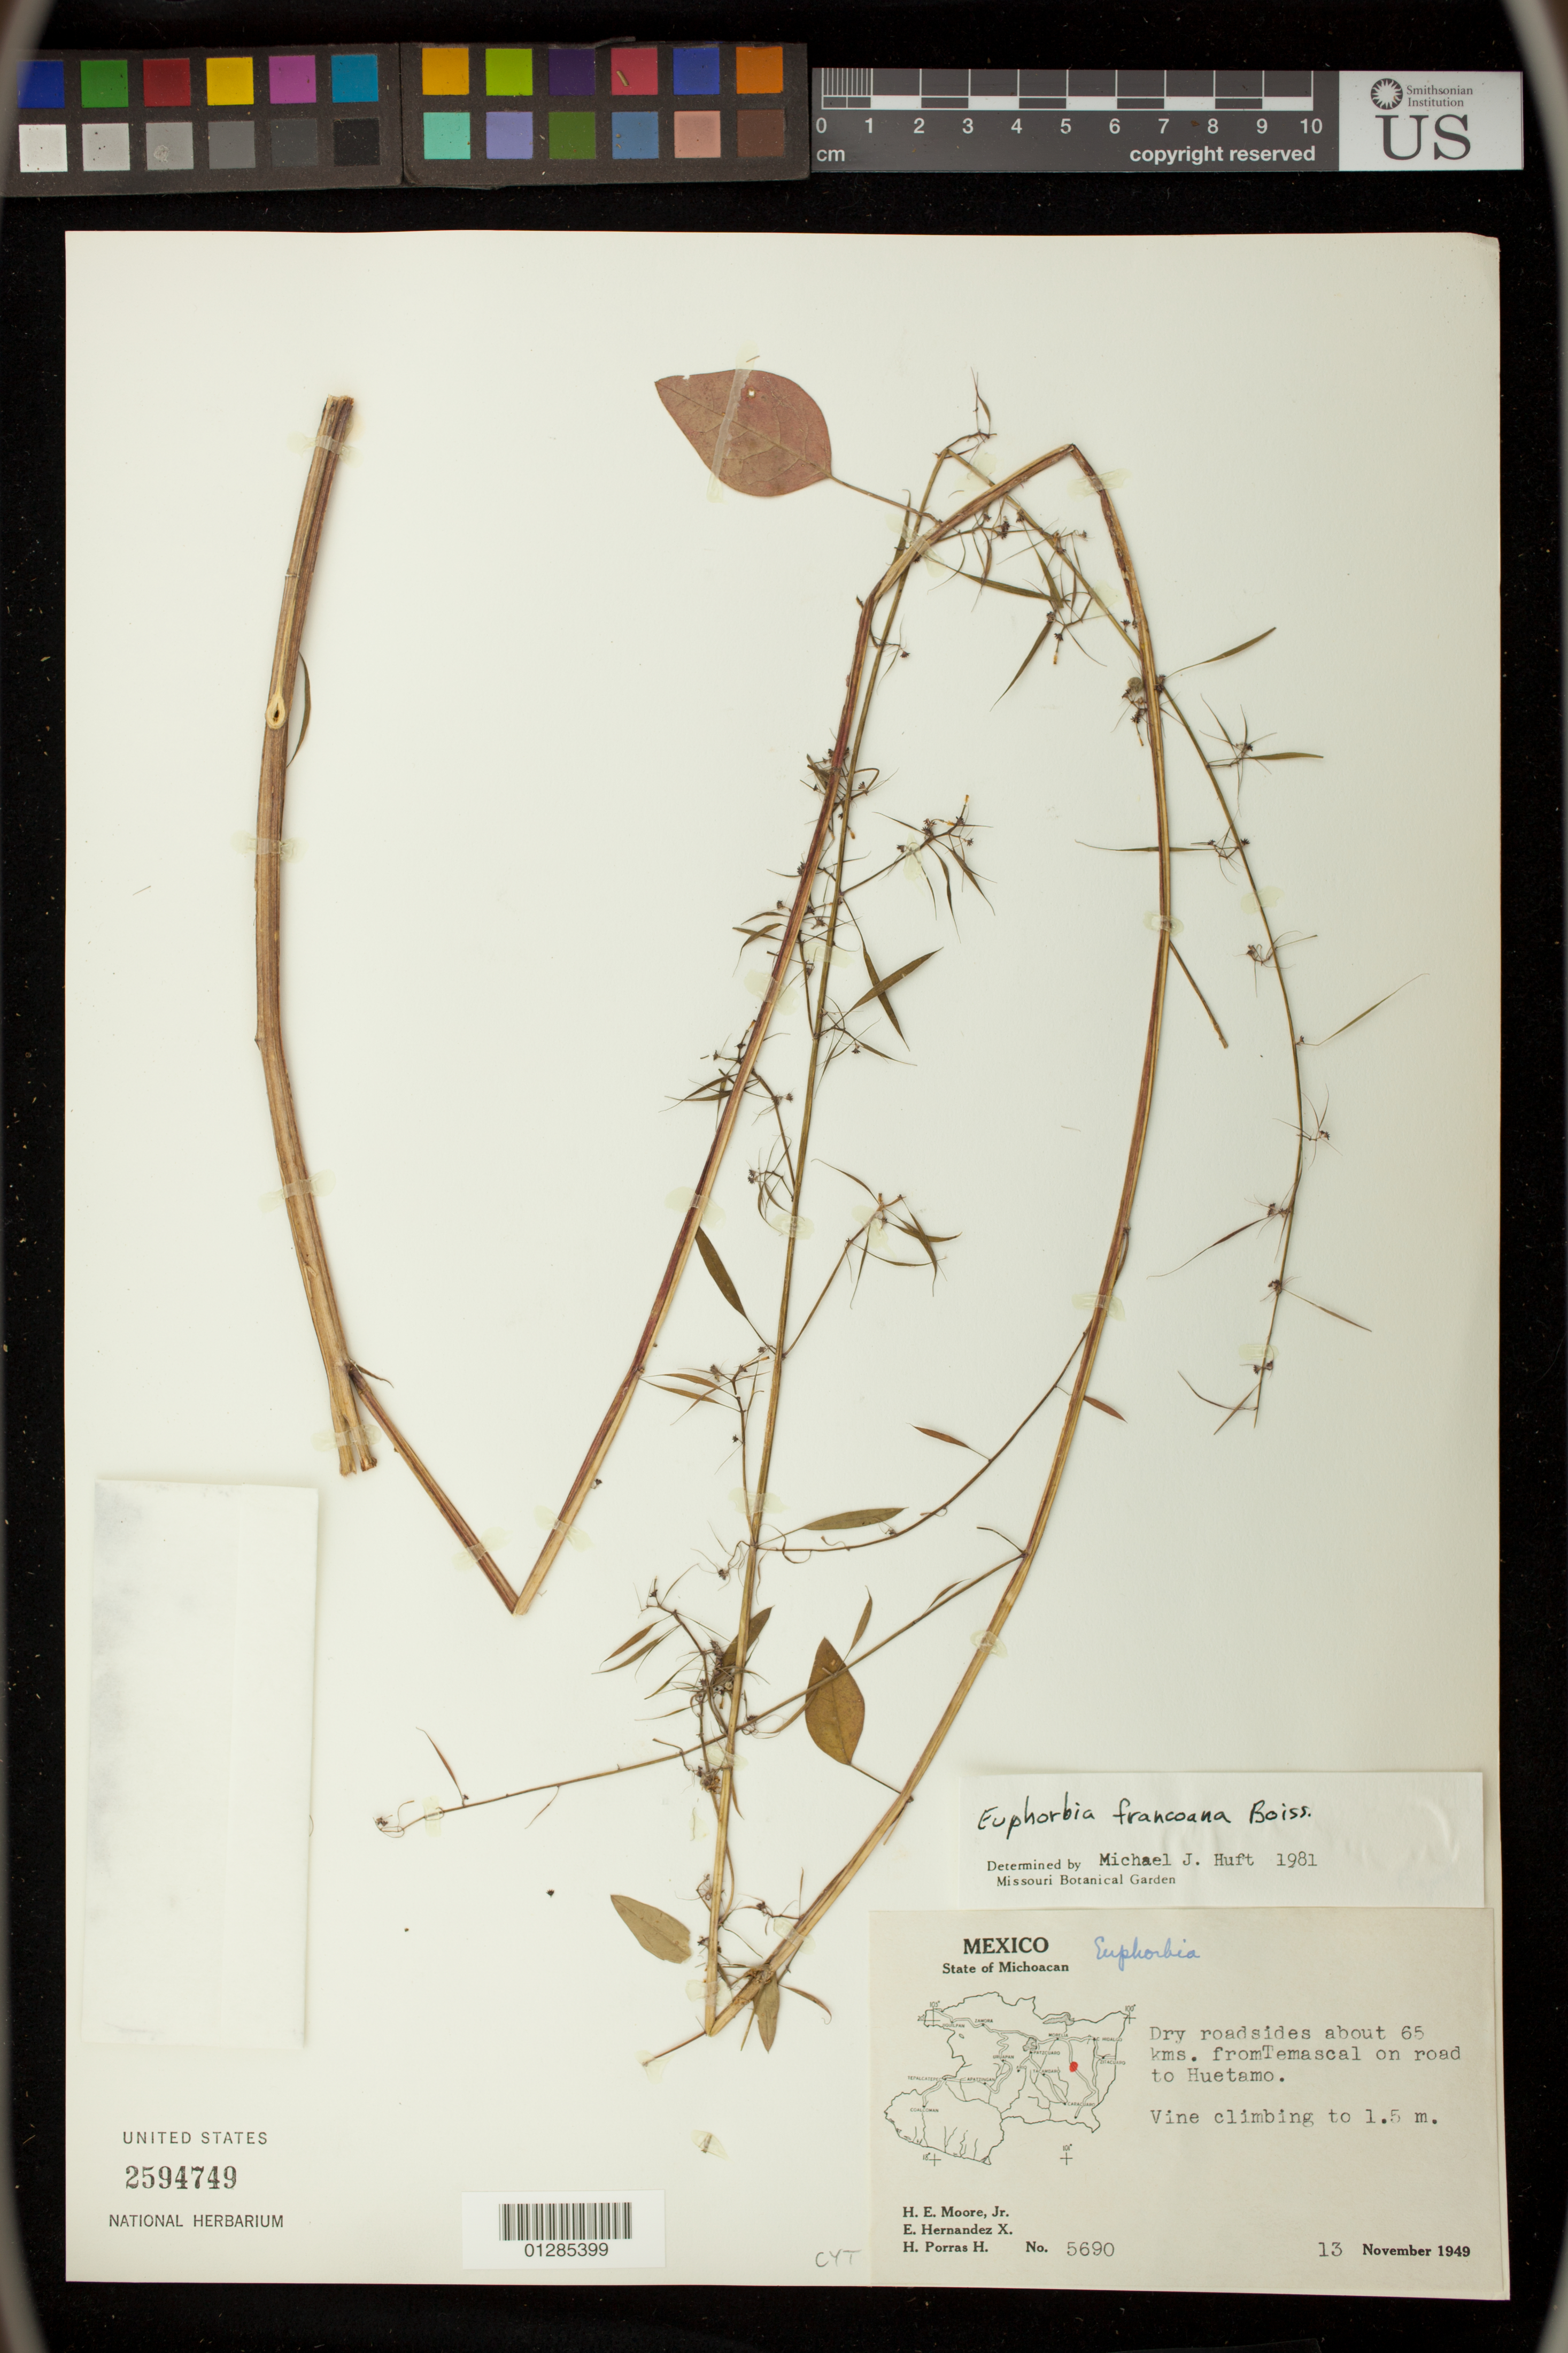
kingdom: Plantae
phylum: Tracheophyta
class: Magnoliopsida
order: Malpighiales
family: Euphorbiaceae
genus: Euphorbia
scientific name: Euphorbia francoana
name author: Boiss.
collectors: H. E. Moore, E. Hernandez X. & H. Porras-H.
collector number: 5690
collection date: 1949-11-13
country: Mexico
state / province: Michoacan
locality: roadsides about 65 kms. from Temascal on road to Huetamo.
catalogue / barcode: US 2594749